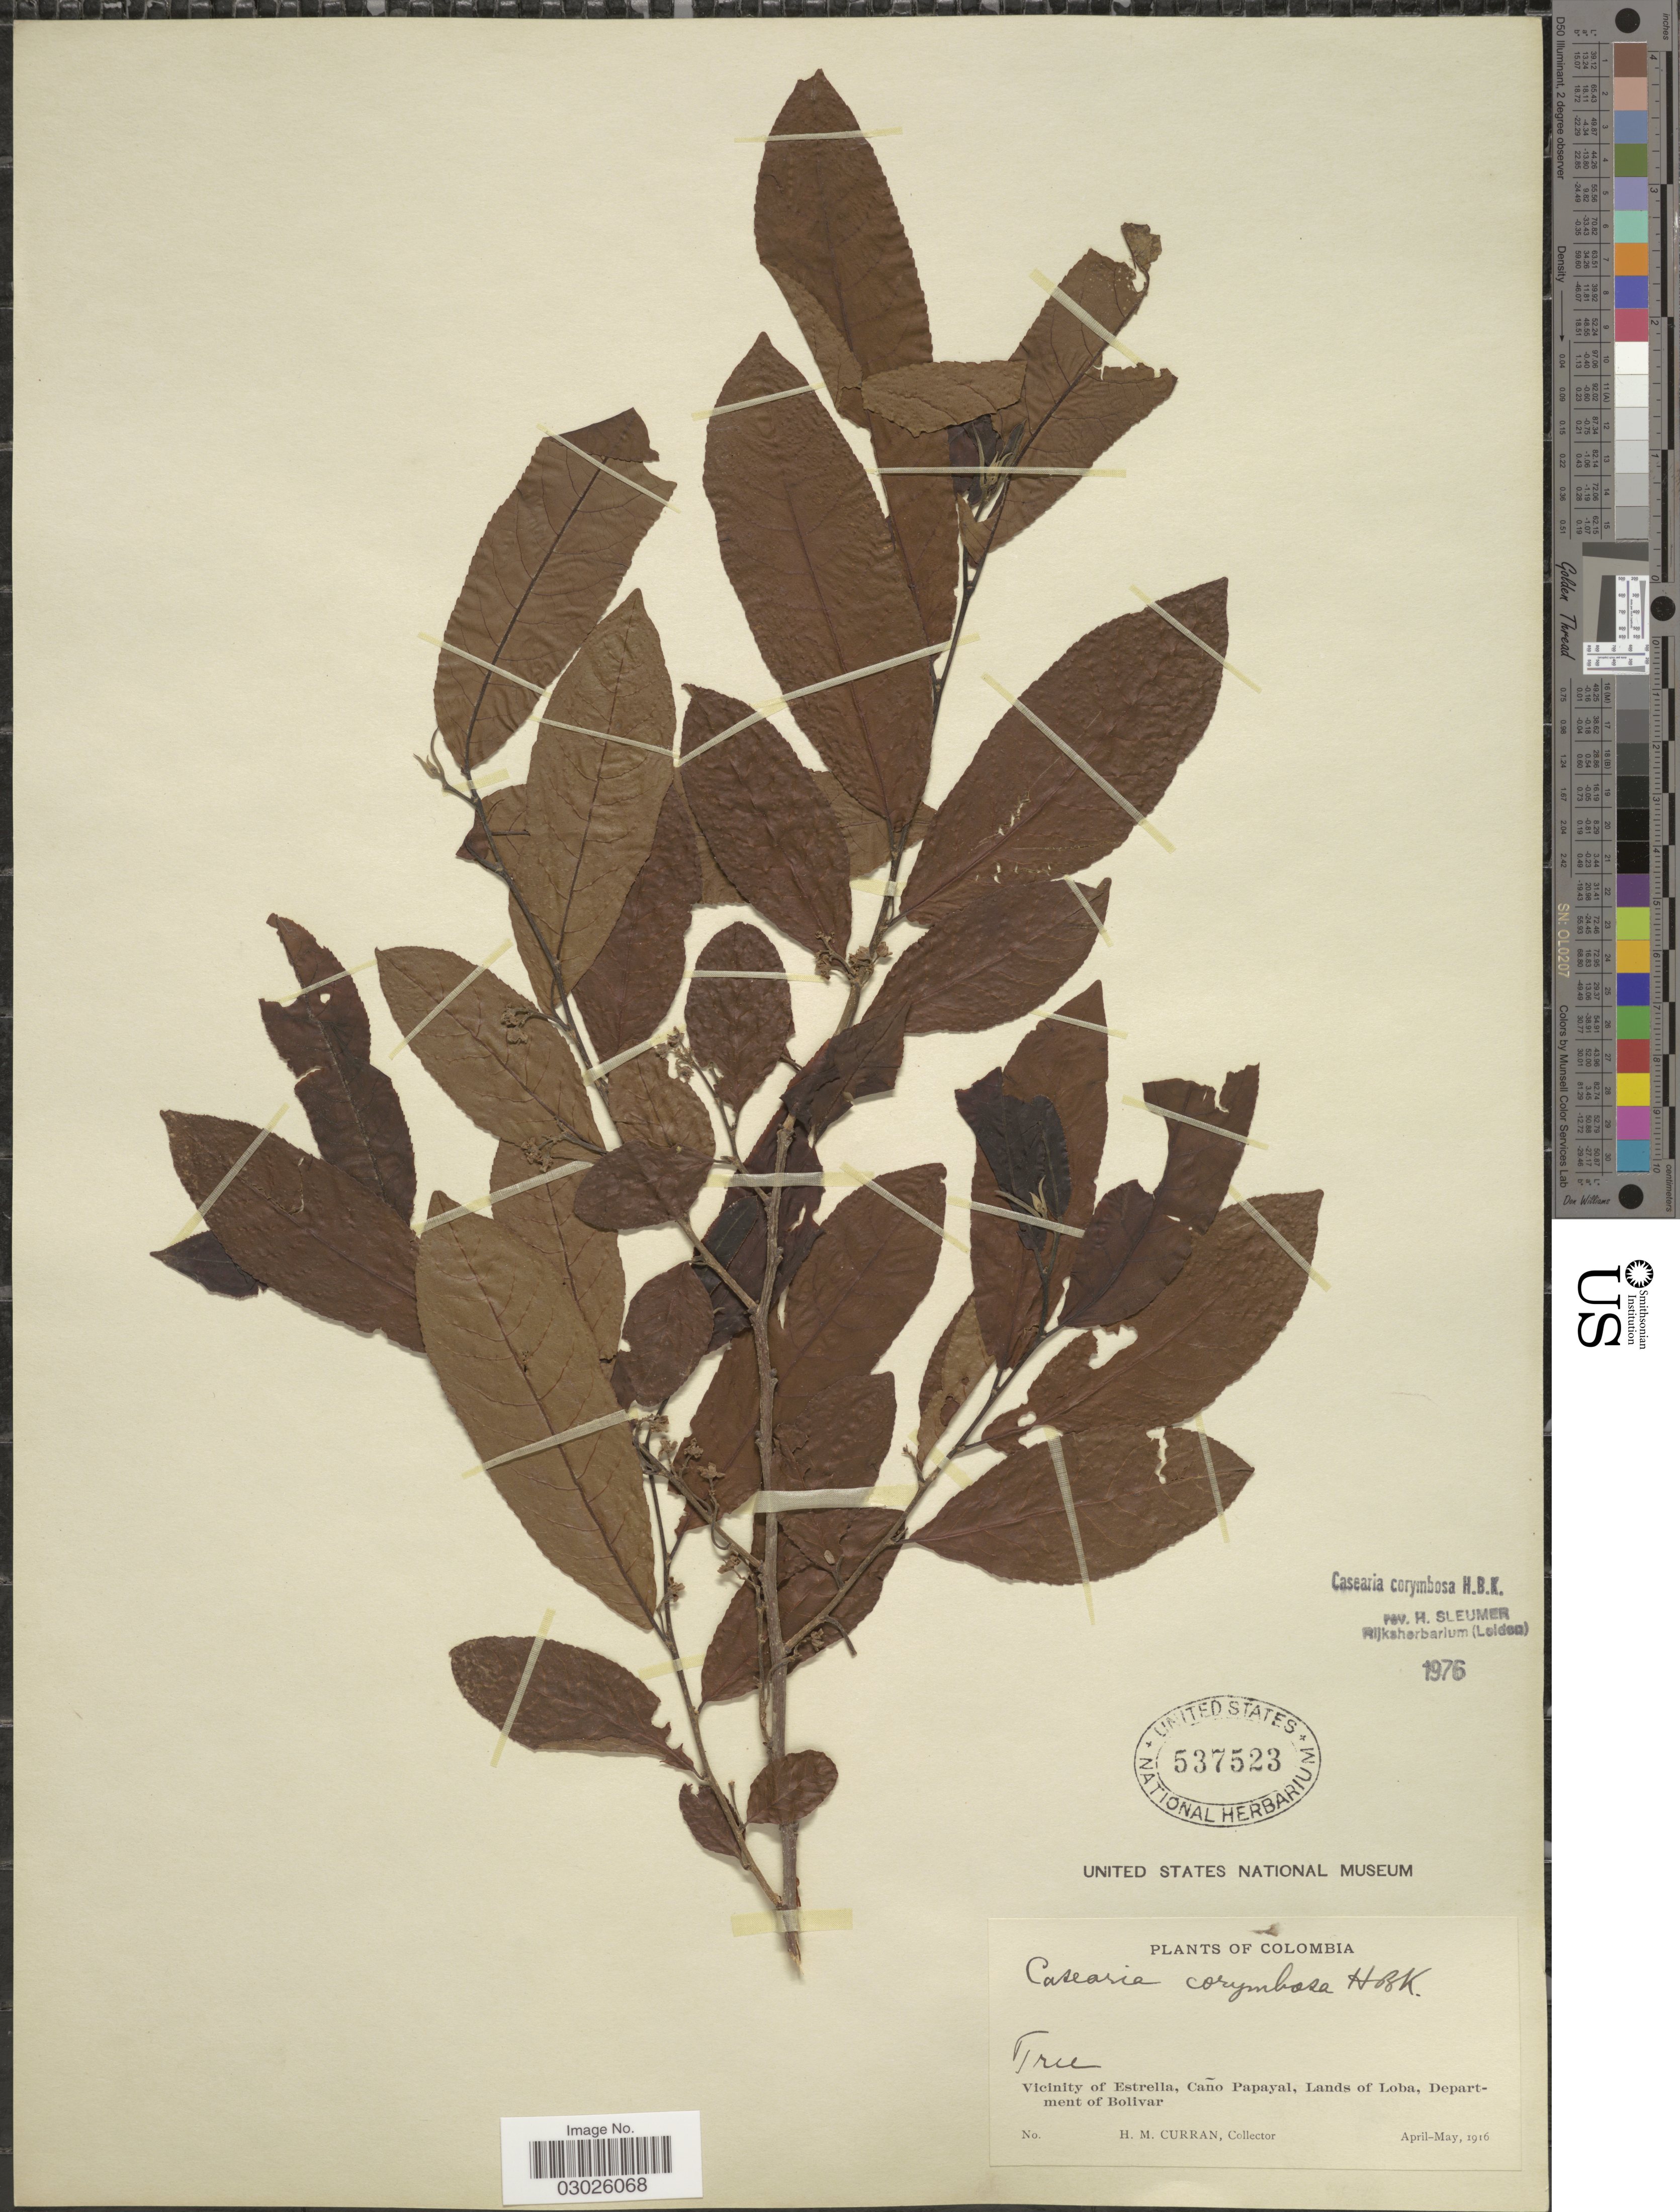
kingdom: Plantae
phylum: Tracheophyta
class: Magnoliopsida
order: Malpighiales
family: Salicaceae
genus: Casearia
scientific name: Casearia corymbosa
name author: Kunth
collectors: H. M. Curran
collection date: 1916-04/1916-05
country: Colombia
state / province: Bolívar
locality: Vicinity of Estrella, Caño Papayal, Lands of Loba, Department of Bolivar.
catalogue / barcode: US 537523